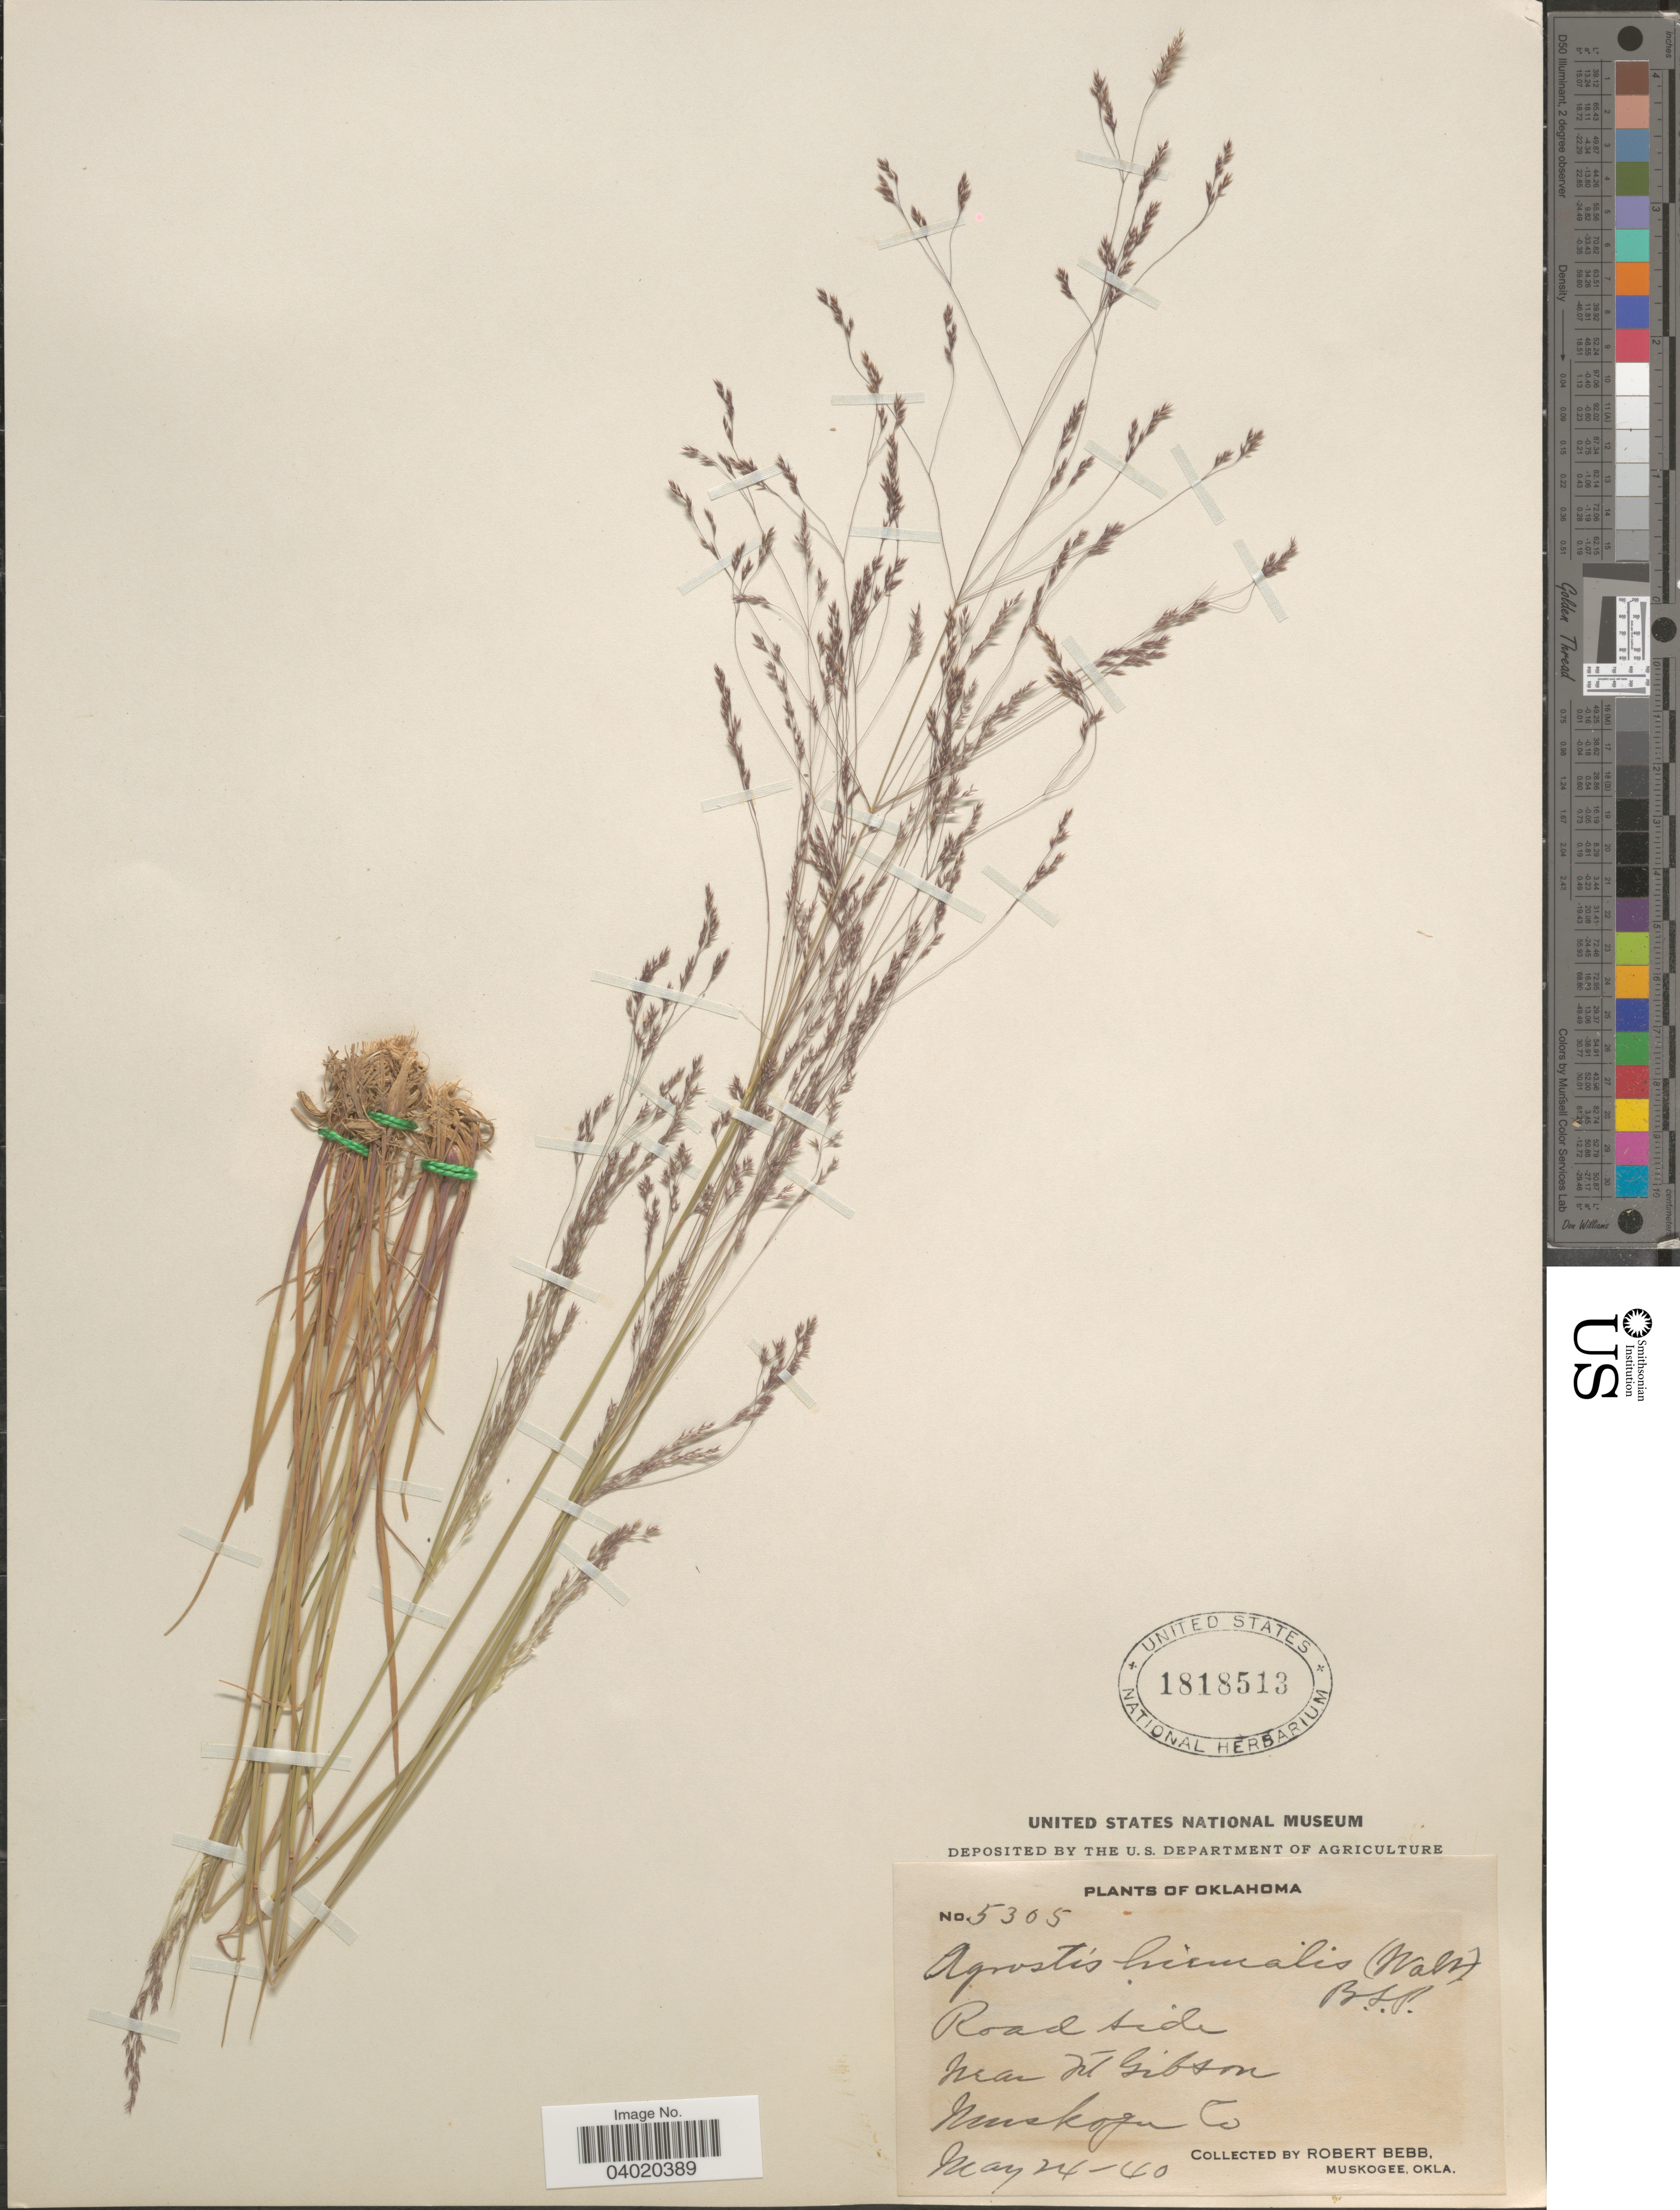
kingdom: Plantae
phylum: Tracheophyta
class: Liliopsida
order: Poales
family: Poaceae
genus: Agrostis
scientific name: Agrostis hyemalis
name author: (Walter) Britton et al.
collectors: R. Bebb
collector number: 5305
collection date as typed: Transcribed d/m/y: 24/5/40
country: United States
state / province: Oklahoma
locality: Road side. Near Ft Gibson. Muskogee Co.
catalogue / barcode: US 1818513